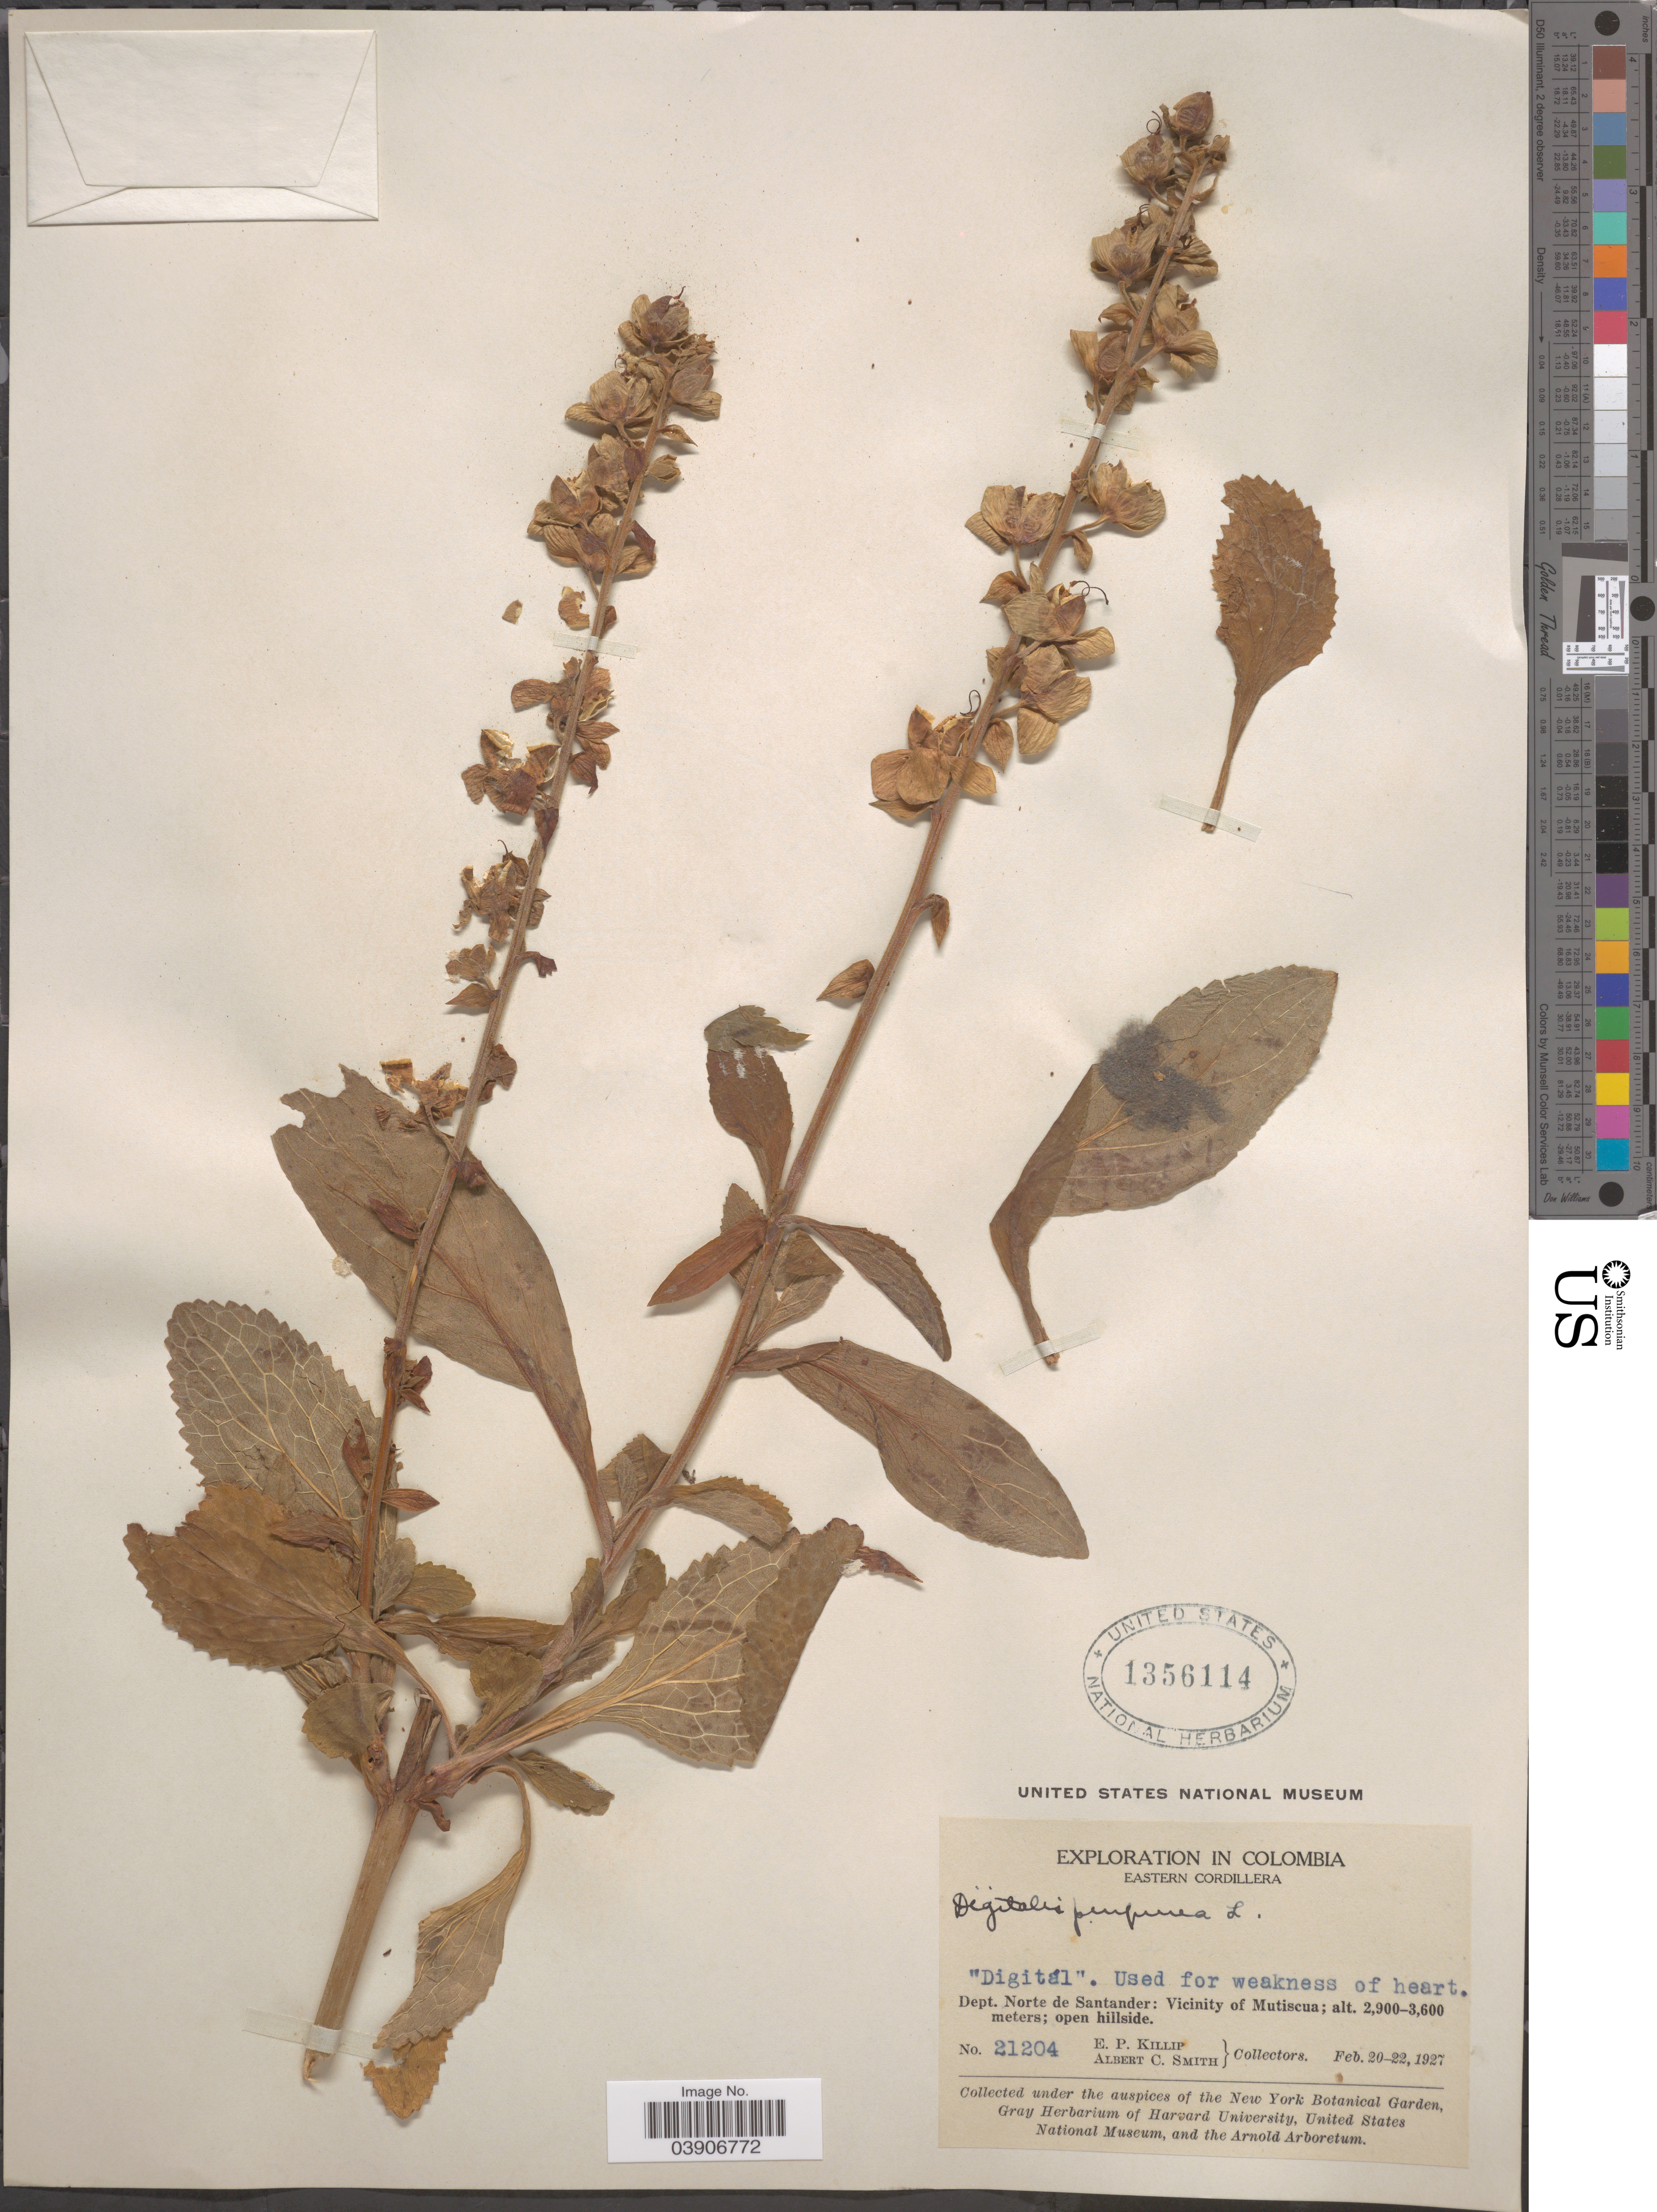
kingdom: Plantae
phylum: Tracheophyta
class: Magnoliopsida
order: Lamiales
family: Plantaginaceae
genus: Digitalis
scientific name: Digitalis purpurea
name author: L.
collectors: E. P. Killip & A. C. Smith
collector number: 21204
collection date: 1927-02-20/1927-02-22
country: Colombia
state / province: Norte de Santander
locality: Eastern Cordillera. Dept. Norte de Santander: Vicinity of Mutiscua.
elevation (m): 2900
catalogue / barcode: US 1356114